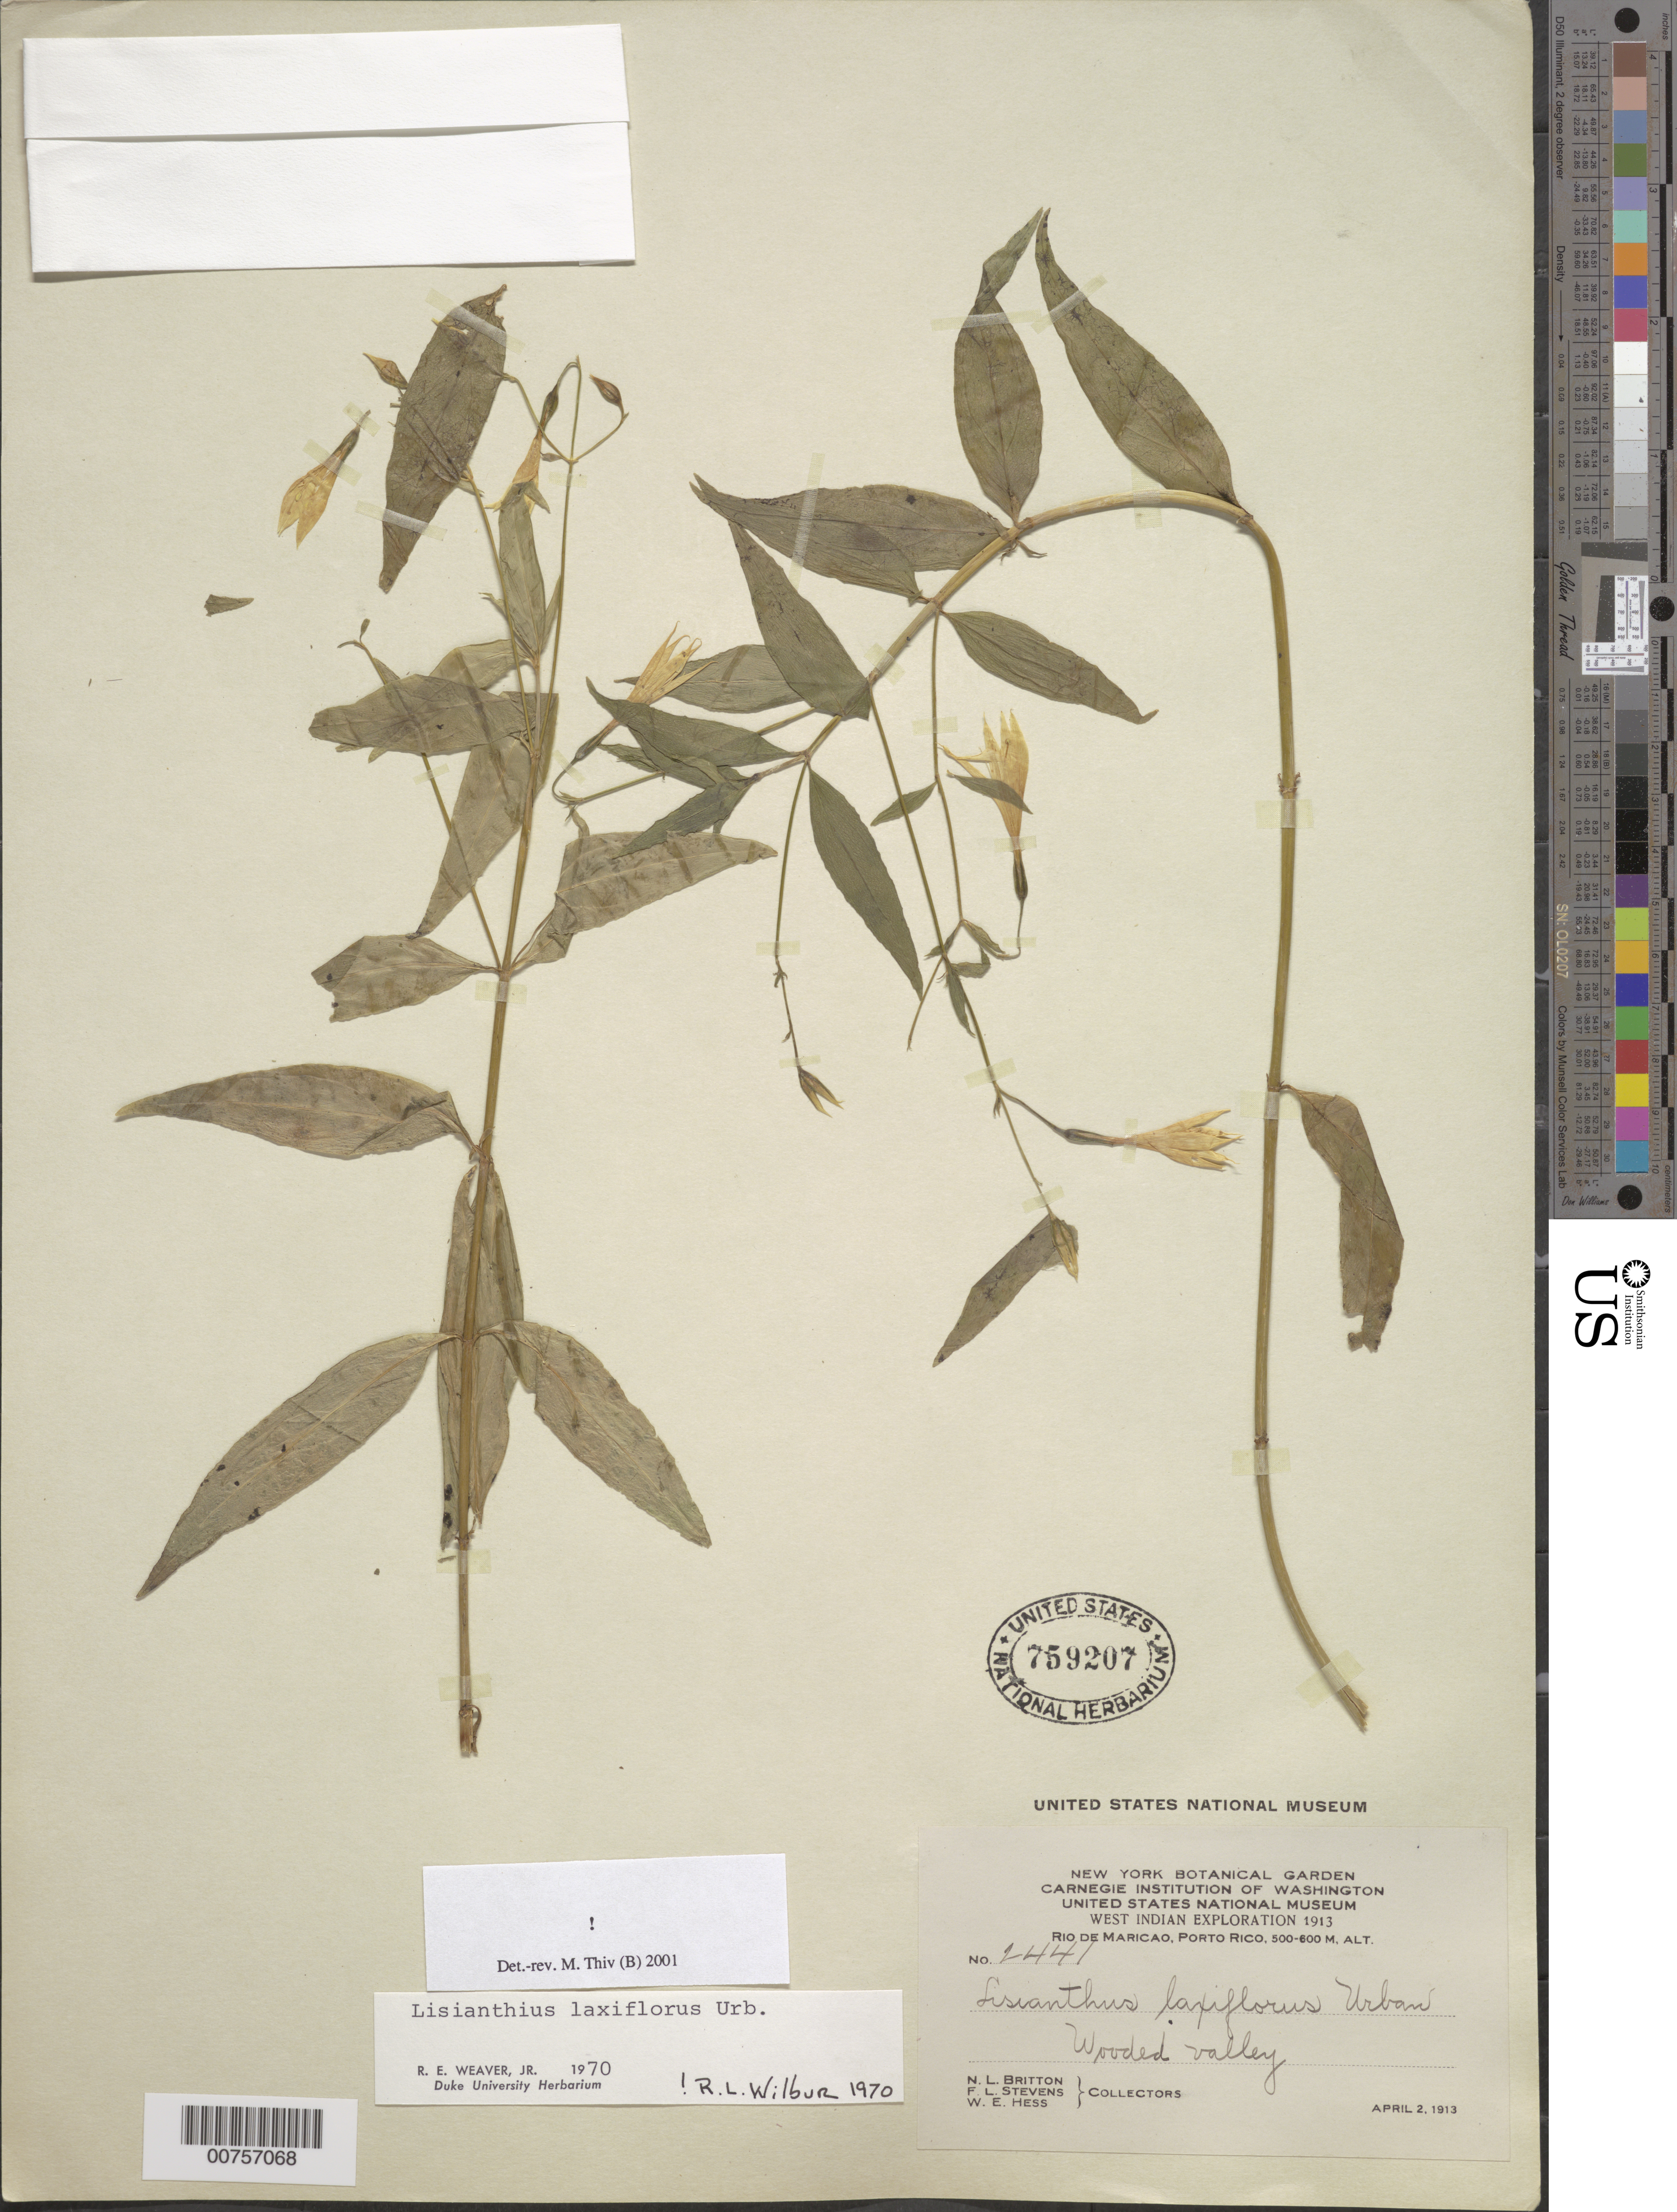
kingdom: Plantae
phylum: Tracheophyta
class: Magnoliopsida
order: Gentianales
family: Gentianaceae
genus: Lisianthius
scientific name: Lisianthius laxiflorus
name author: Urb.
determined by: Thiv, M.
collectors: N. Britton, F. L. Stevens & W. Hess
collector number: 2441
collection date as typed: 02 Apr 1913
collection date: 1913-04-02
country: Puerto Rico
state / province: Maricao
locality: Rio Maricao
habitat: Wooded valley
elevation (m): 500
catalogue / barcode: US 759207